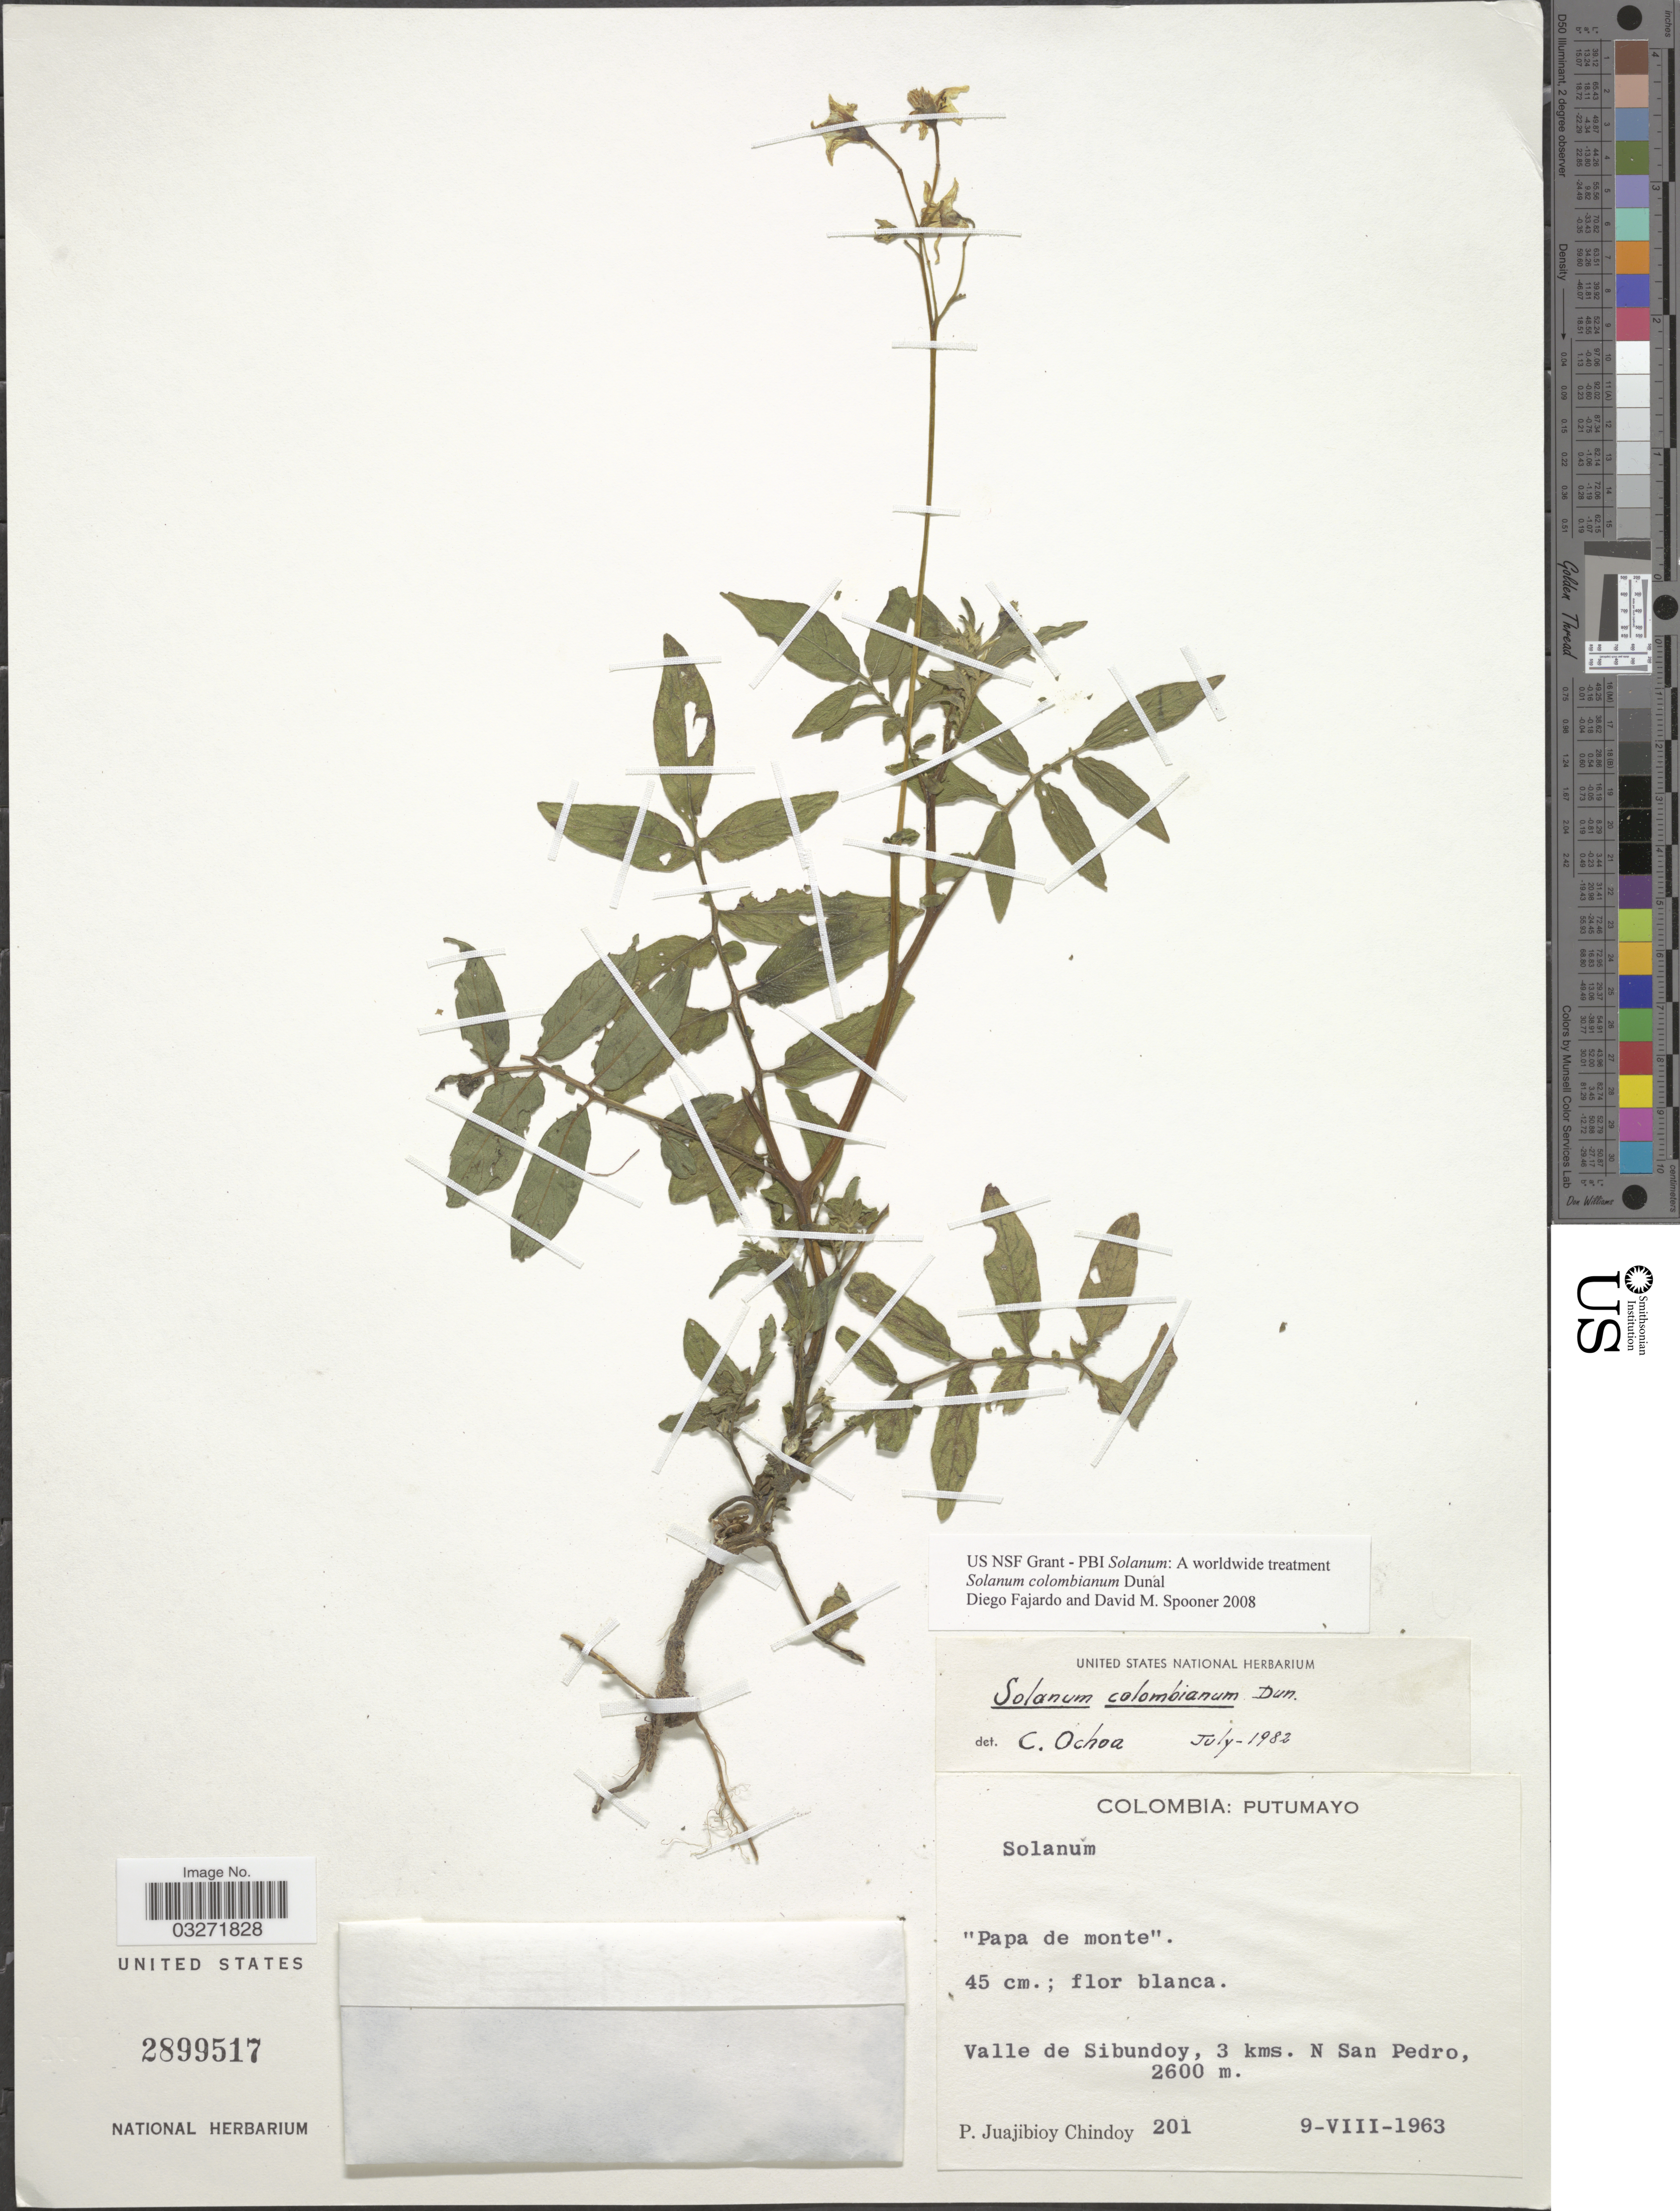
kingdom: Plantae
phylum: Tracheophyta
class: Magnoliopsida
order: Solanales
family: Solanaceae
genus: Solanum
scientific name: Solanum colombianum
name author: Dunal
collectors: P. Juajibioy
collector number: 201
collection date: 1963-08-09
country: Colombia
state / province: Putumayo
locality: Valle de Sibundoy, 3 kms. N San Pedro.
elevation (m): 2600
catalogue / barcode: US 2899517